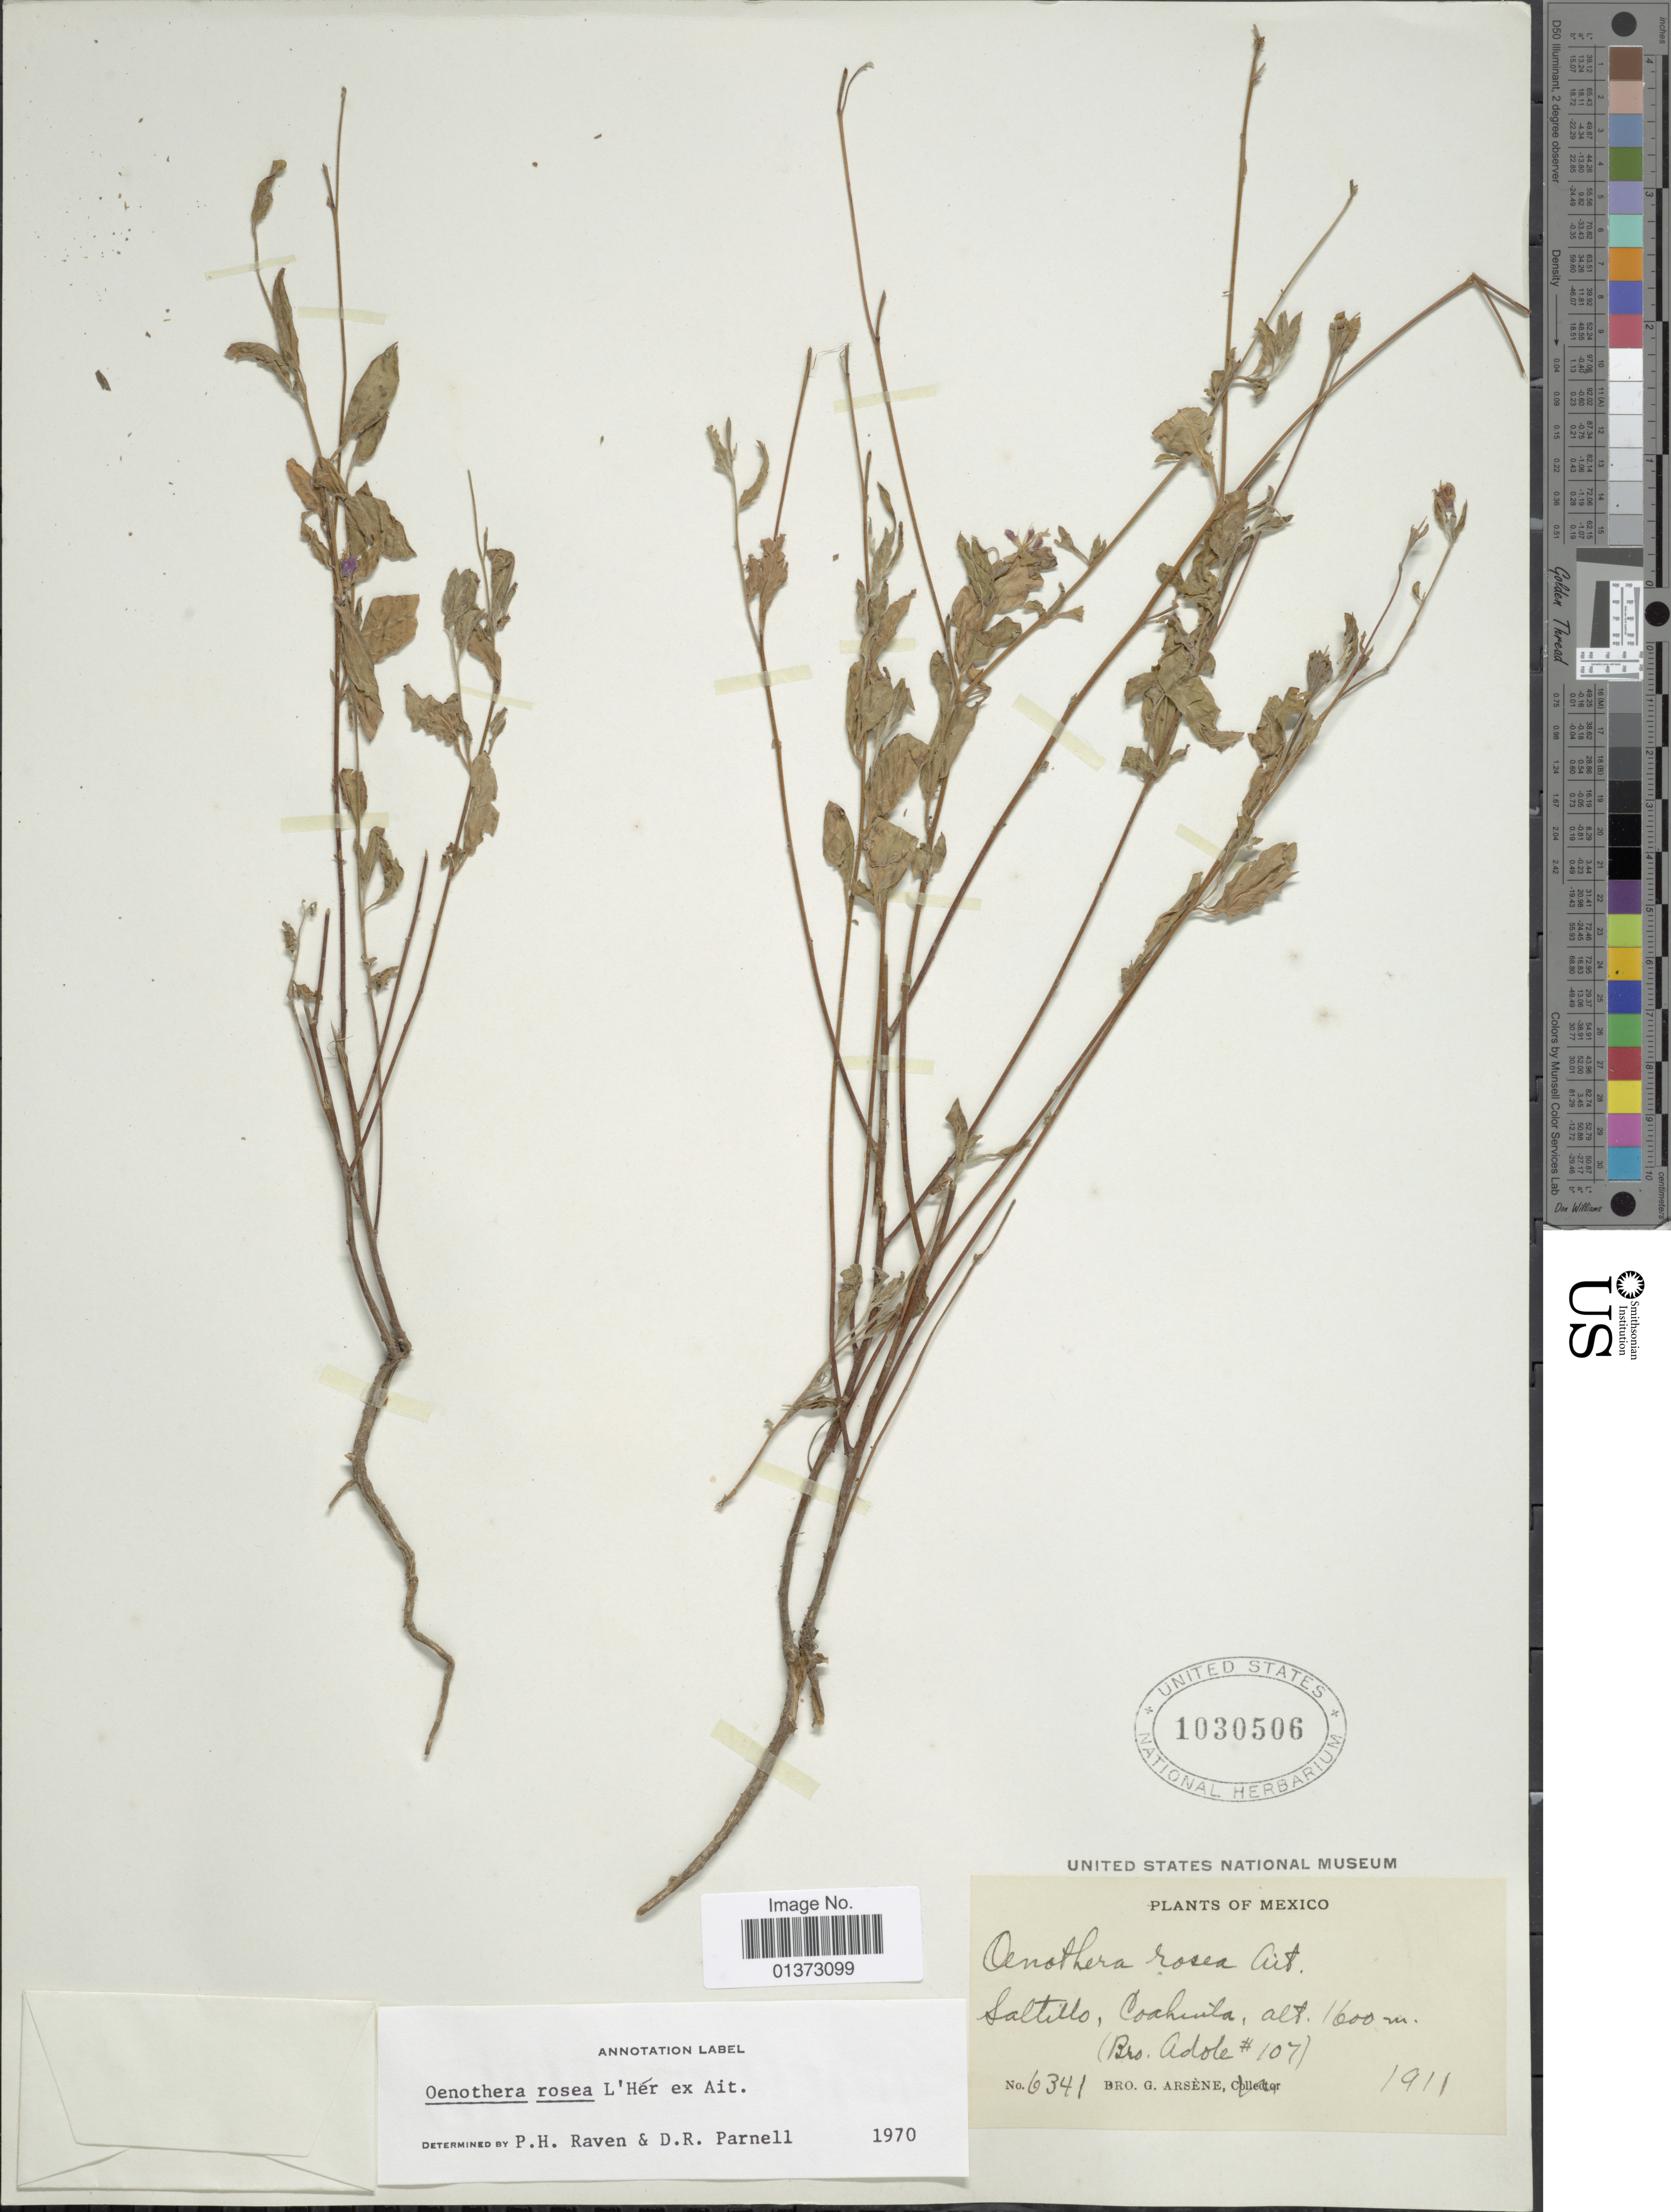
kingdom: Plantae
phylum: Tracheophyta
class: Magnoliopsida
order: Myrtales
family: Onagraceae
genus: Oenothera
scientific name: Oenothera rosea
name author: L'Hér. ex Aiton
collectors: Bro. Adole & Bro. G. Arsène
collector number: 6341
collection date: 1911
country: Mexico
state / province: Coahuila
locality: Saltillo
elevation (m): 1600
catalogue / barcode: US 1030506